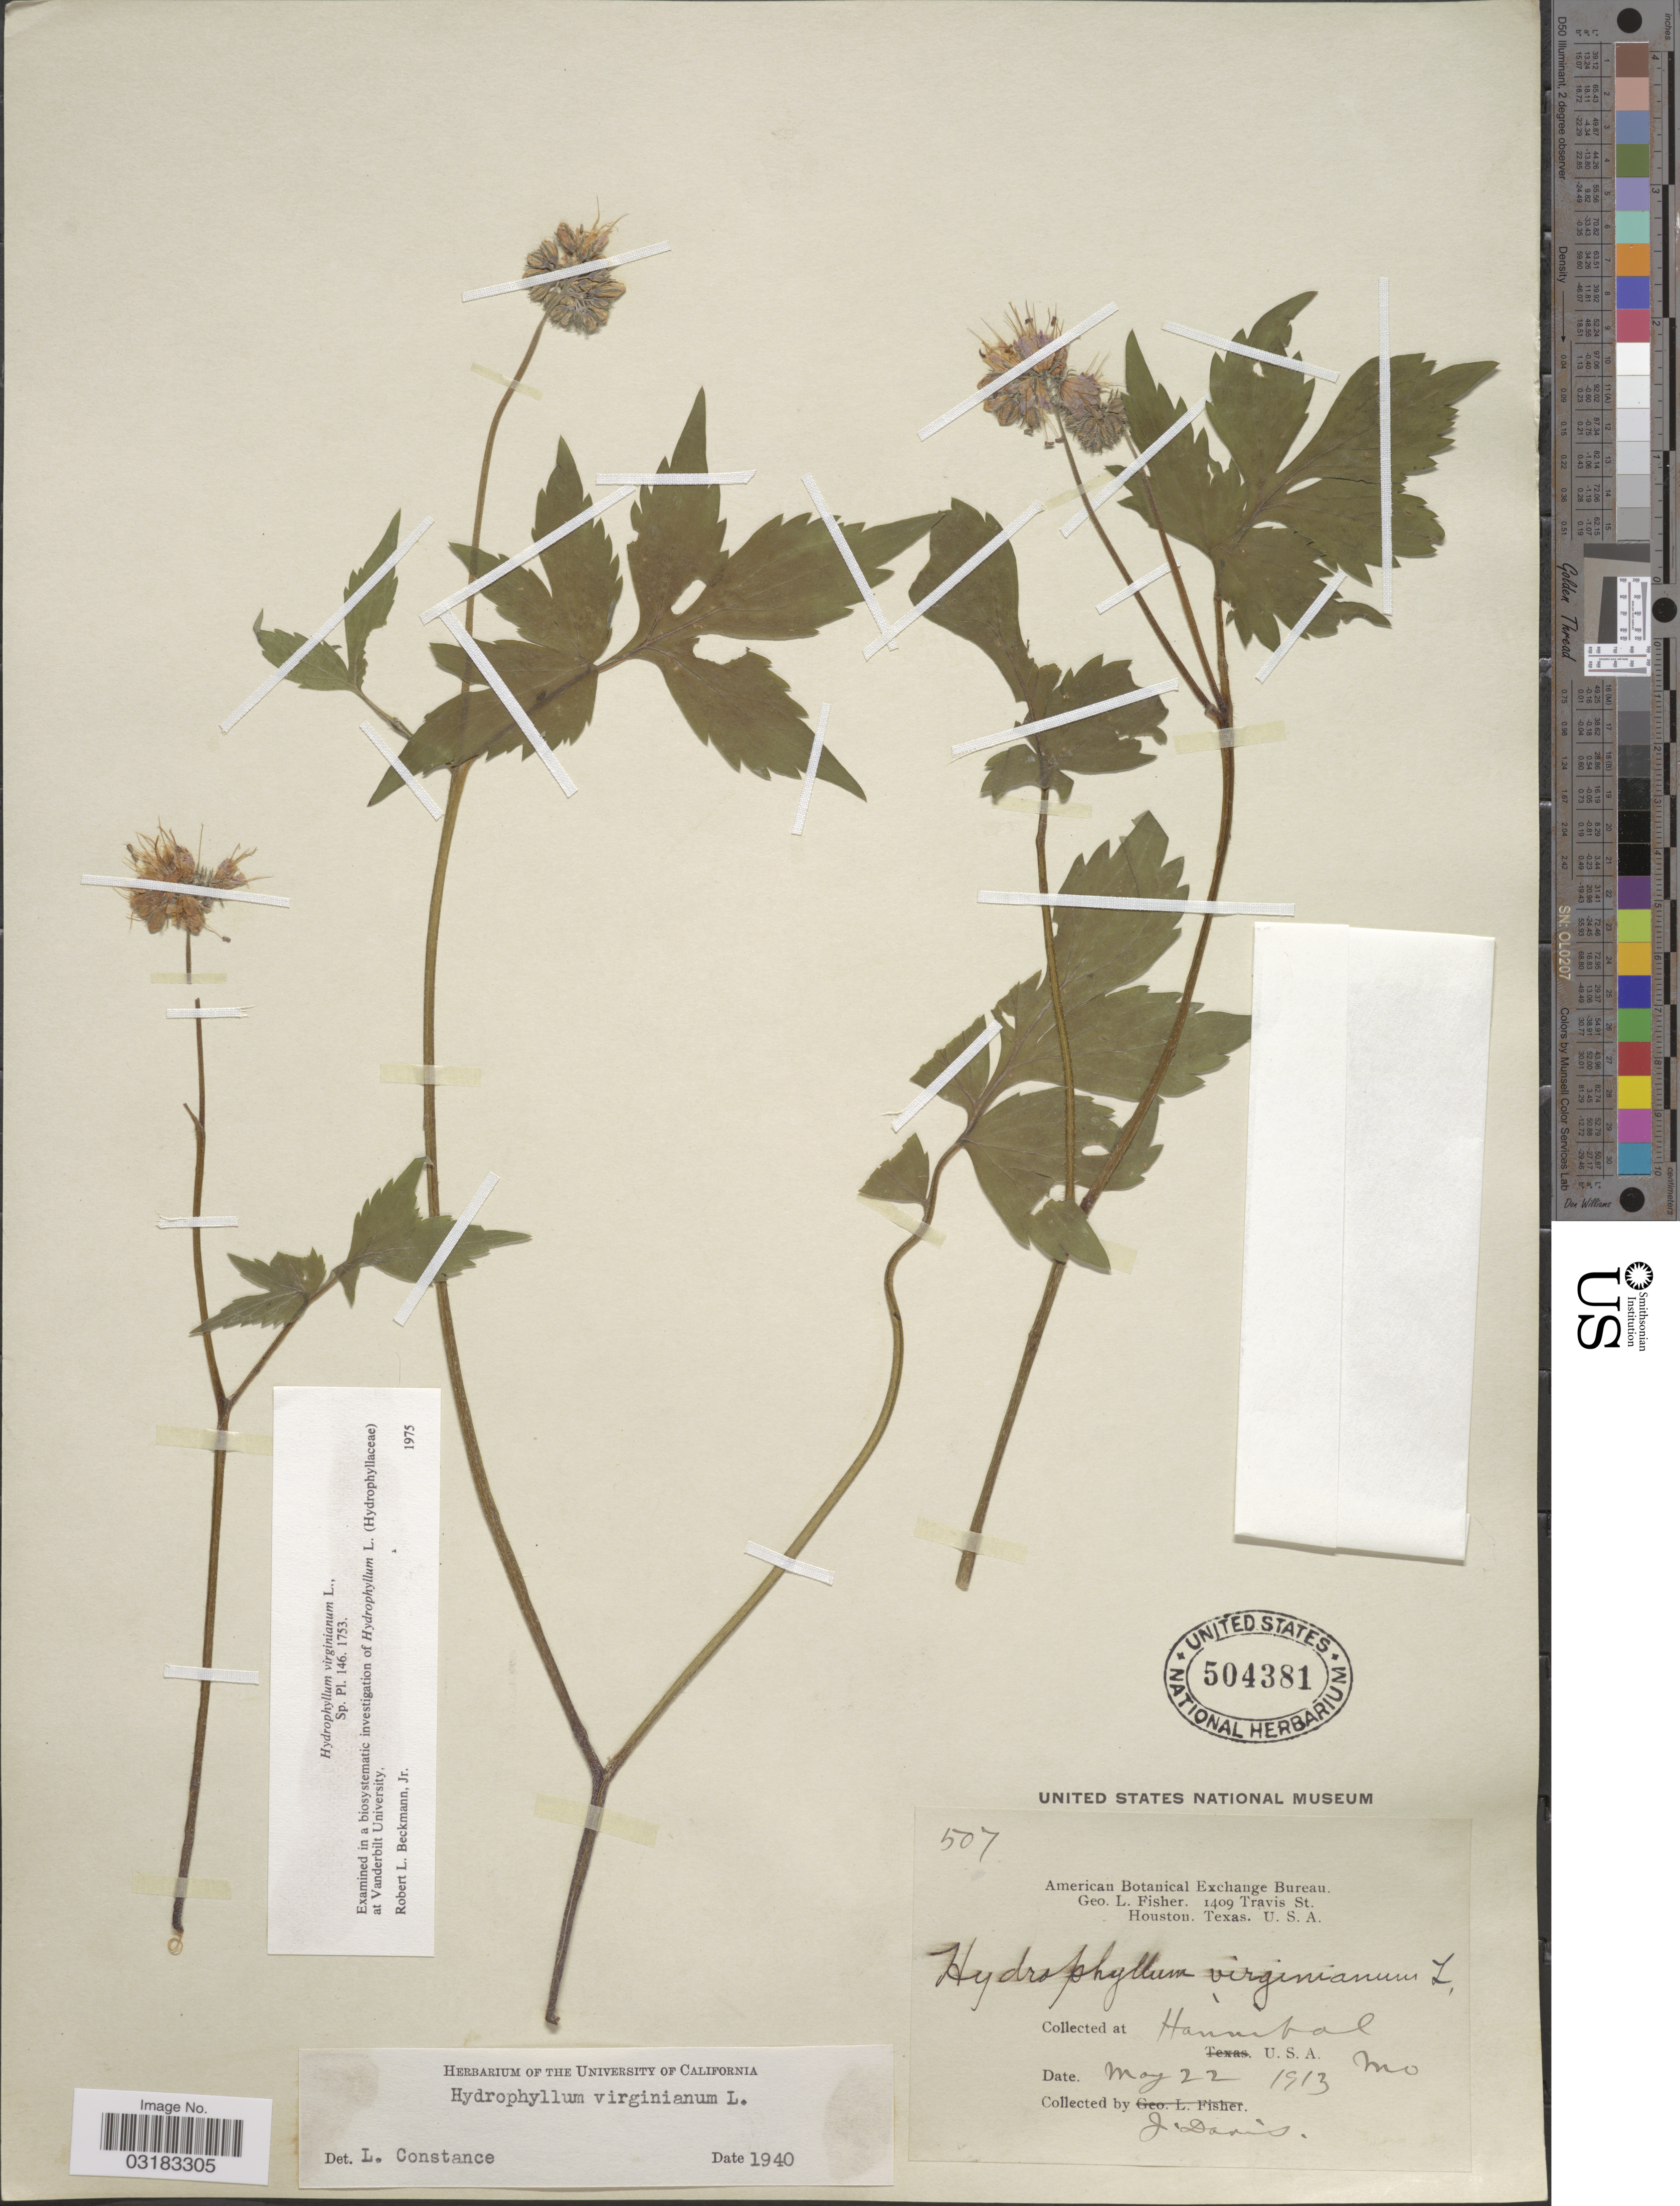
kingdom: Plantae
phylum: Tracheophyta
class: Magnoliopsida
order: Boraginales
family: Hydrophyllaceae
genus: Hydrophyllum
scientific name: Hydrophyllum virginianum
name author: L.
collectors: J. Davis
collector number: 507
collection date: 1913-05-22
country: United States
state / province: Missouri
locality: Hannibal.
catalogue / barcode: US 504381